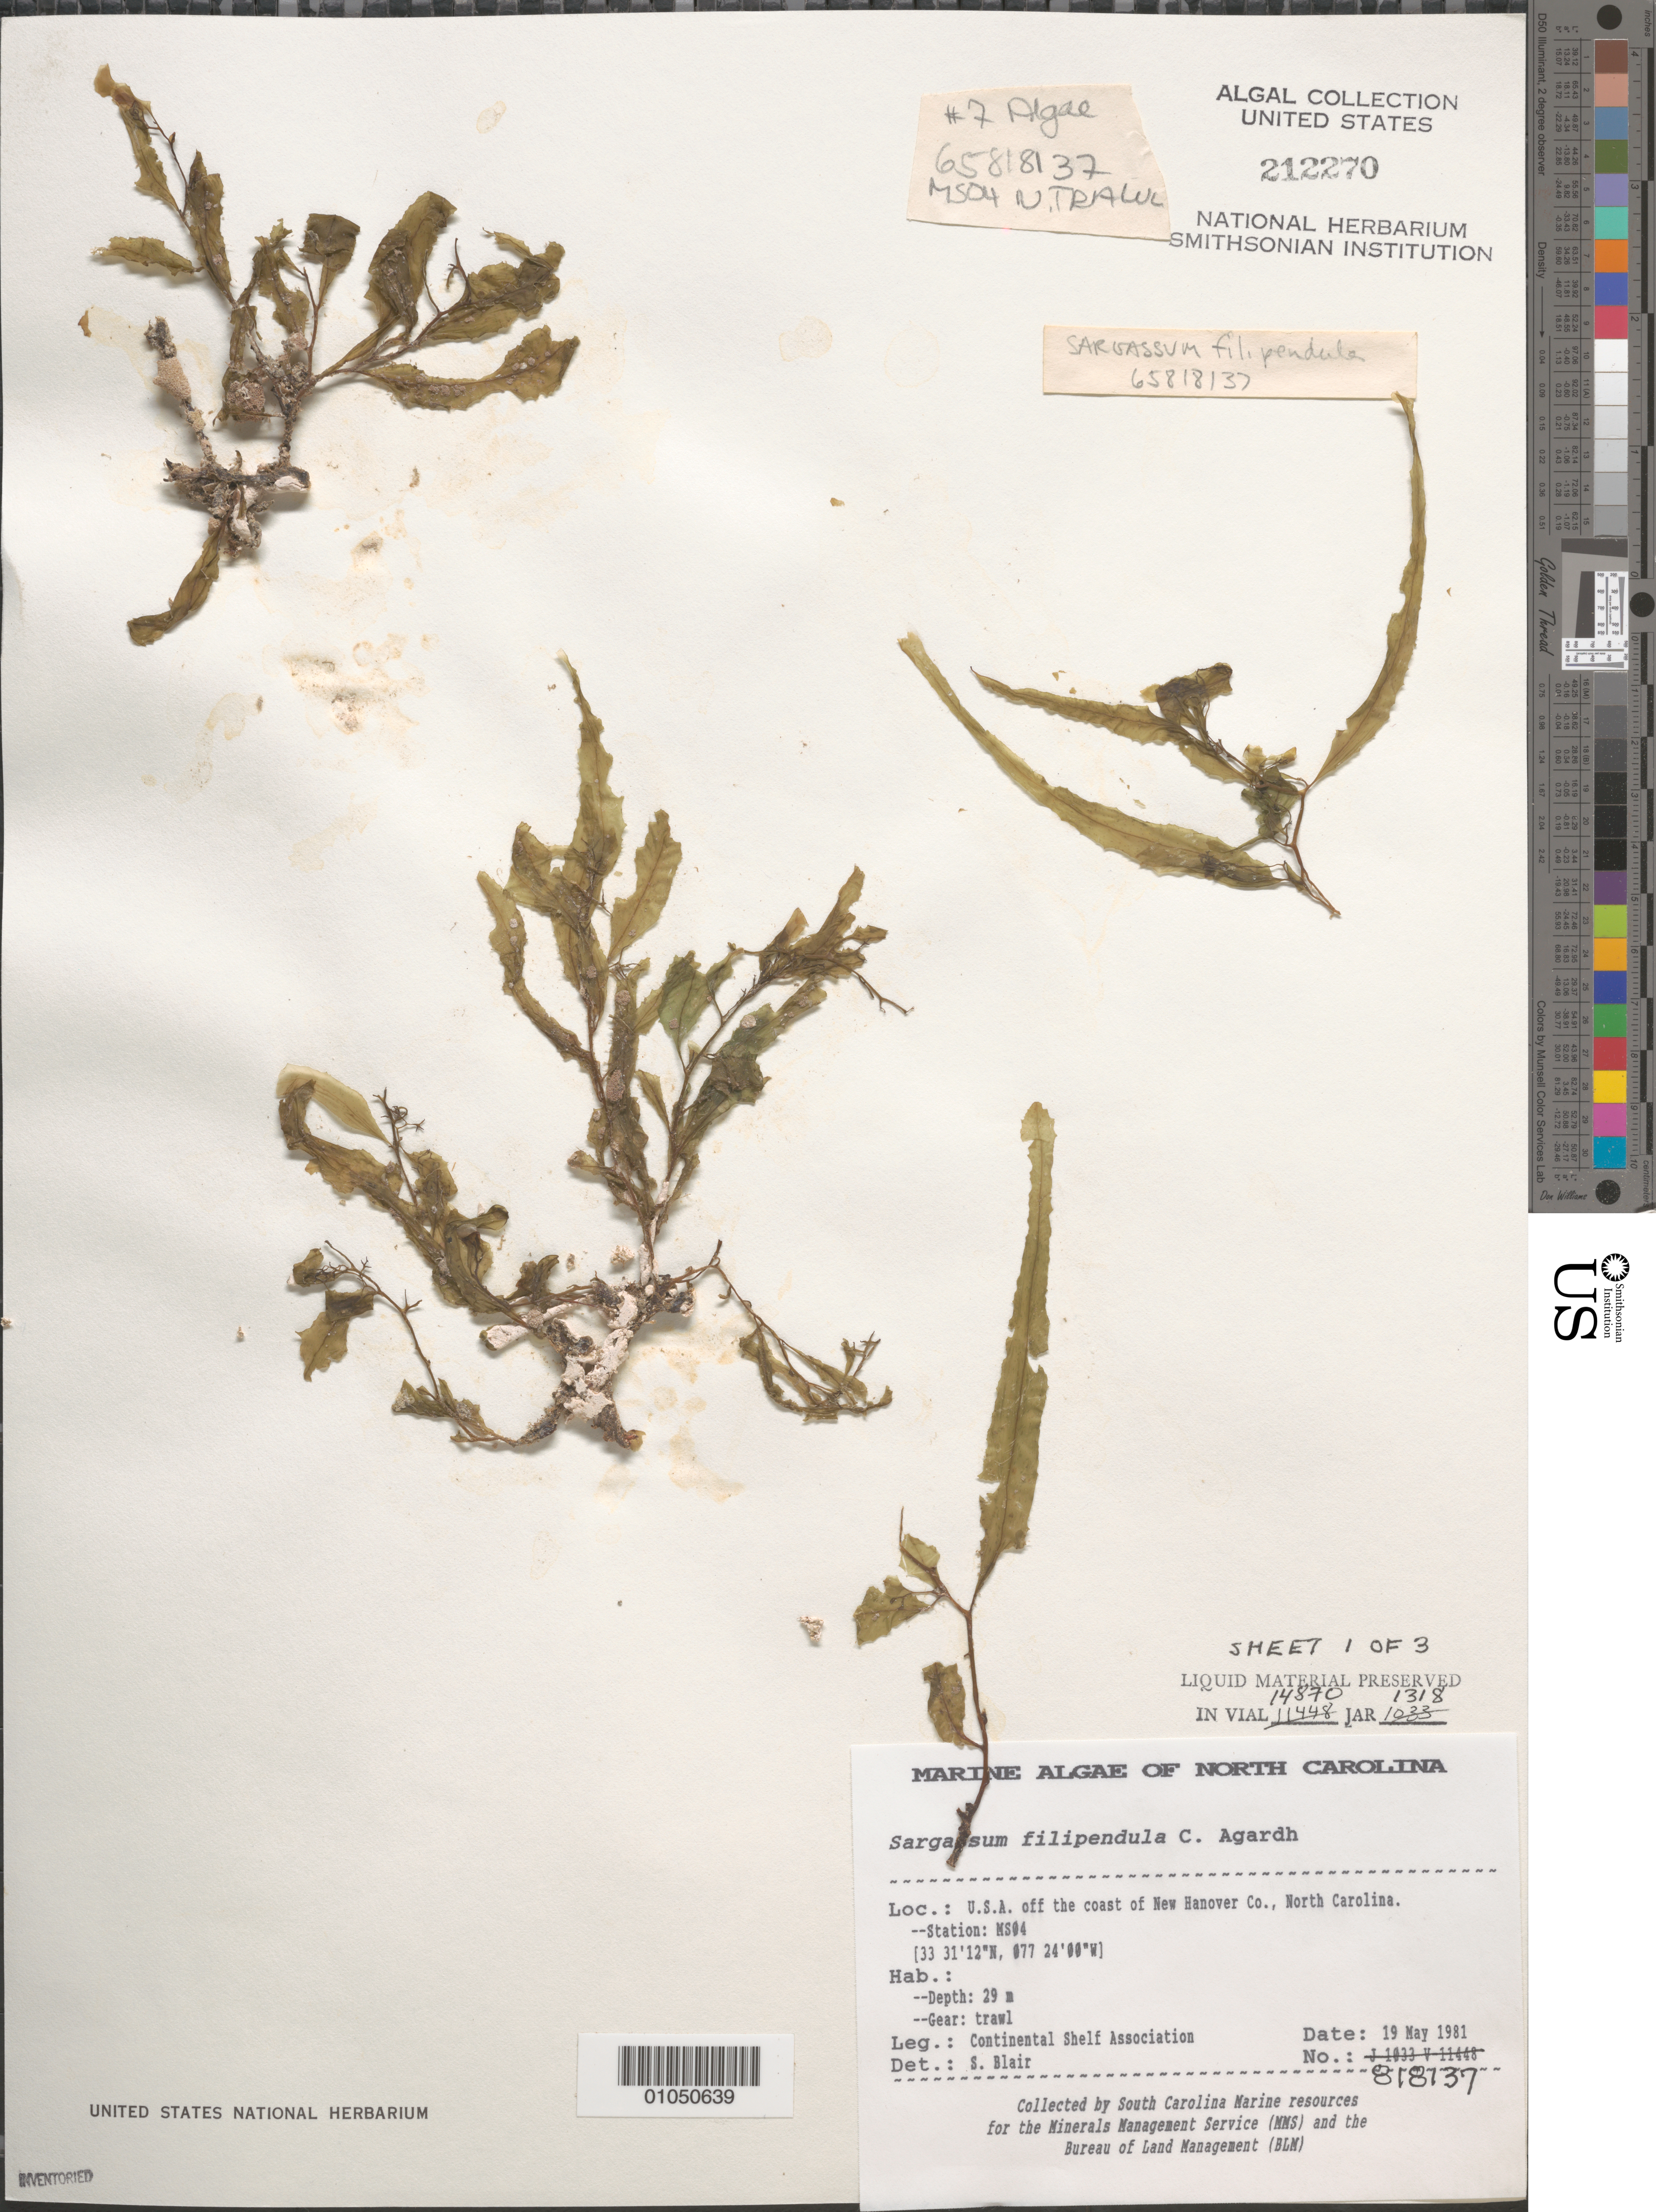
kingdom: Chromista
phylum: Ochrophyta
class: Phaeophyceae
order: Fucales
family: Sargassaceae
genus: Sargassum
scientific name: Sargassum filipendula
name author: C. Agardh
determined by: Blair, S. M.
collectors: Continental Shelf Associates for the MMS/BLM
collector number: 818137 Station MS04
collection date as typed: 19 May 1981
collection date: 1981-05-19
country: United States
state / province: North Carolina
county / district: New Hanover County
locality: Off coast of New Hanover County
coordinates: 33 31'12"N, 077 24'00"W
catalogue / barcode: US 212270